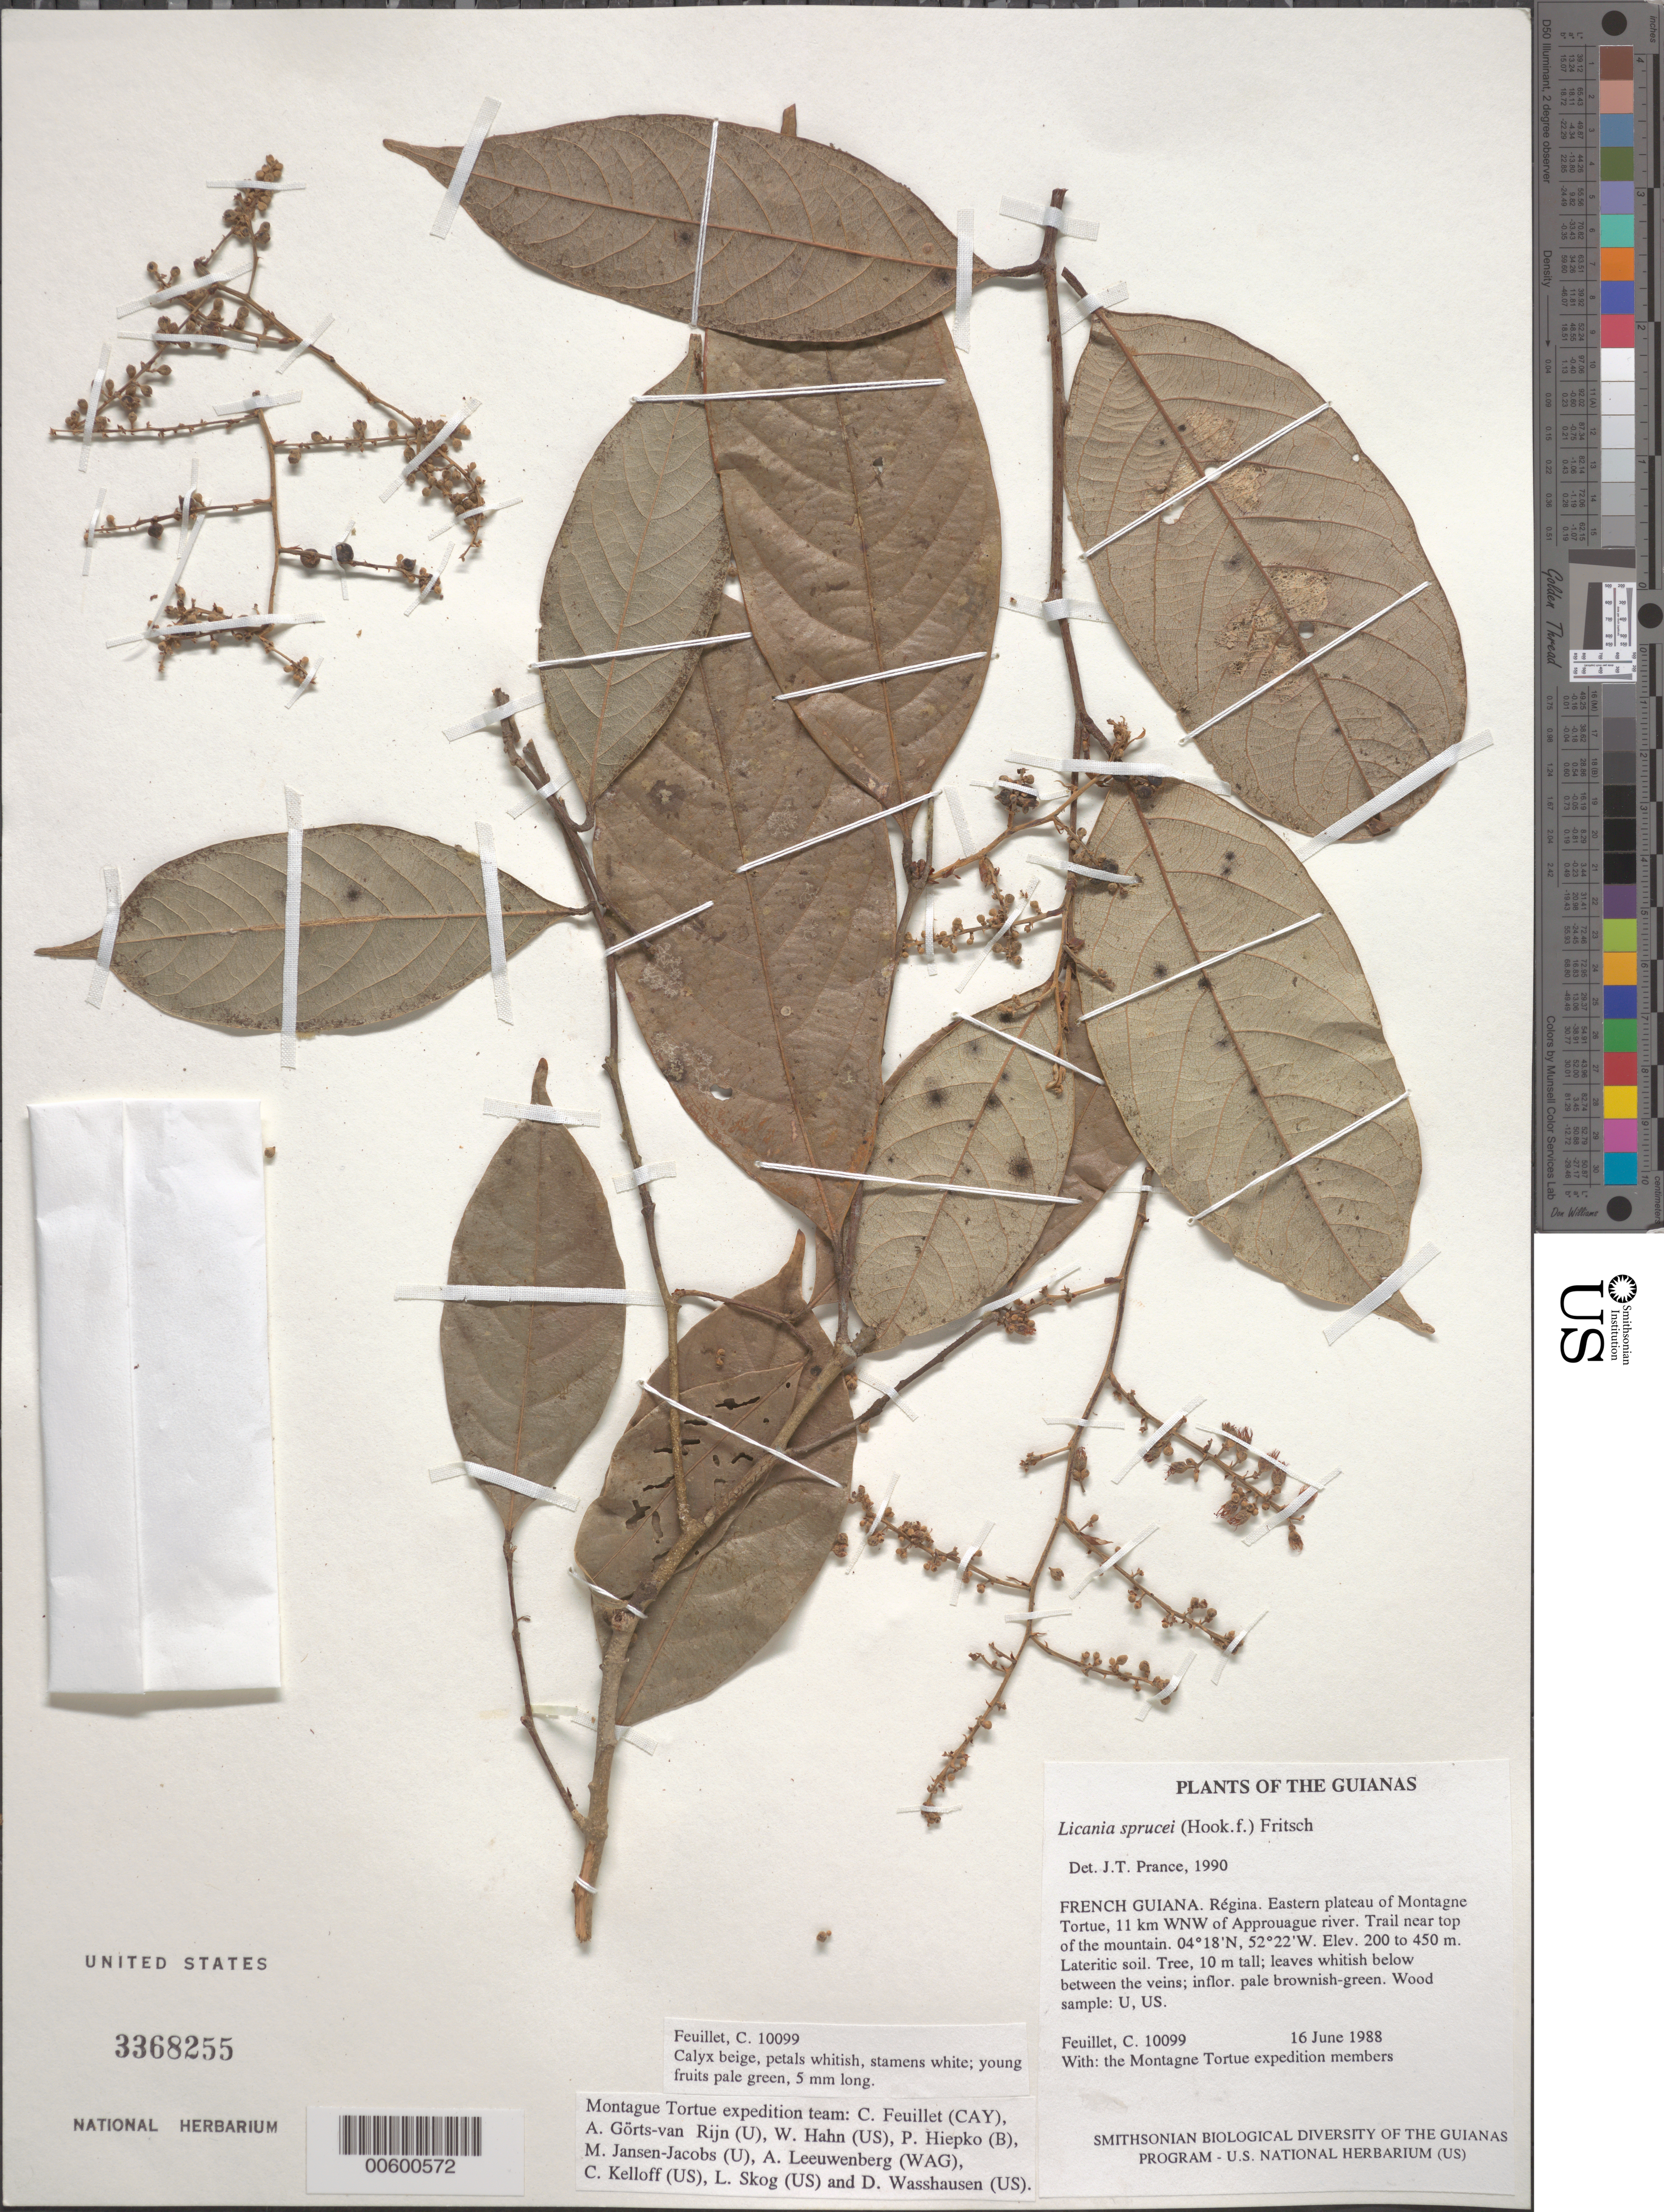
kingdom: Plantae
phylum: Tracheophyta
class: Magnoliopsida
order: Malpighiales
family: Chrysobalanaceae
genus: Leptobalanus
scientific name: Leptobalanus sprucei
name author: (Hook. f.) Sothers & Prance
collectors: C. Feuillet & Montagne Torte Exped. members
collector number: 10099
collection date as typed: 16 June 1988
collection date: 1988-06-16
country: French Guiana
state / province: Cayenne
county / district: Regina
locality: Eastern plateau of Montagne Tortue, 11 km WNW of Approuague river. Trail near top of the mountain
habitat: Lateritic soil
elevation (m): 200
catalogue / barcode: US 3368255